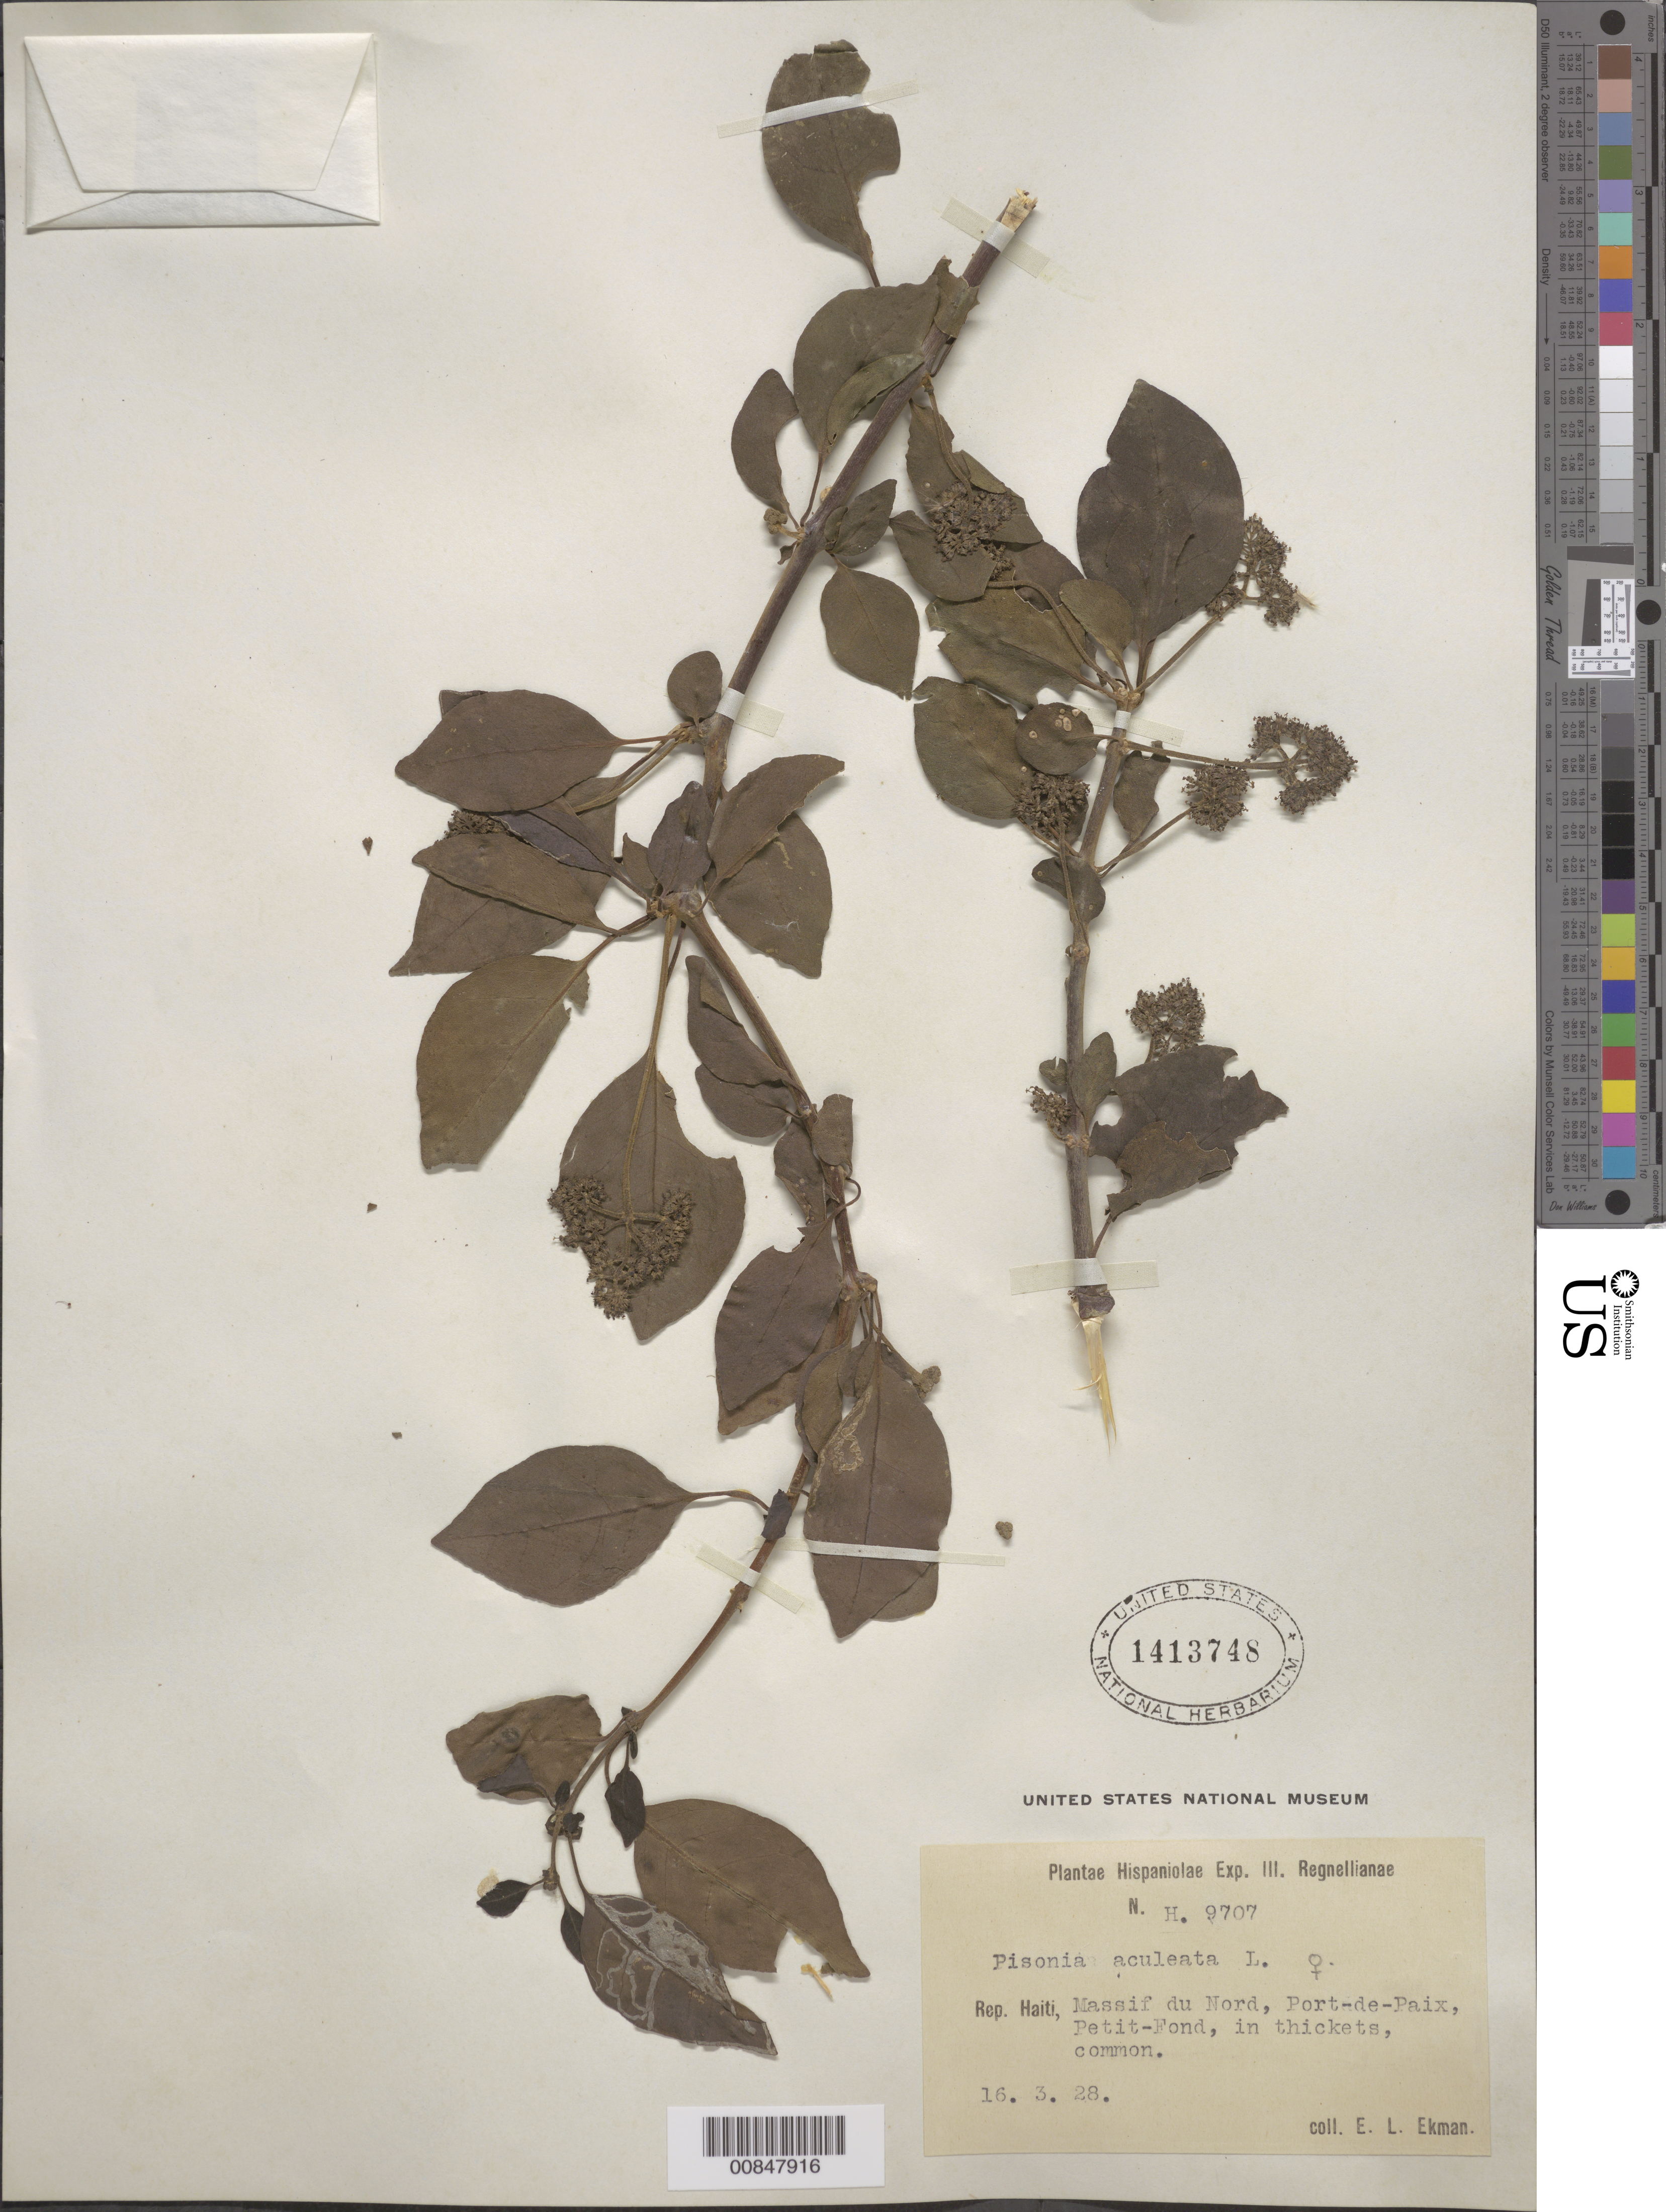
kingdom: Plantae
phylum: Tracheophyta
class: Magnoliopsida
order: Caryophyllales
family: Nyctaginaceae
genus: Pisonia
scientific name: Pisonia aculeata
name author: L.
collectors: E. L. Ekman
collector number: H 9707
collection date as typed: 16 Mar 1928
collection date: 1928-03-16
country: Haiti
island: Hispaniola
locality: Massif du Nord, Port-de-Paix, Petit-Fond.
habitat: In thickets.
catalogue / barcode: US 1413748